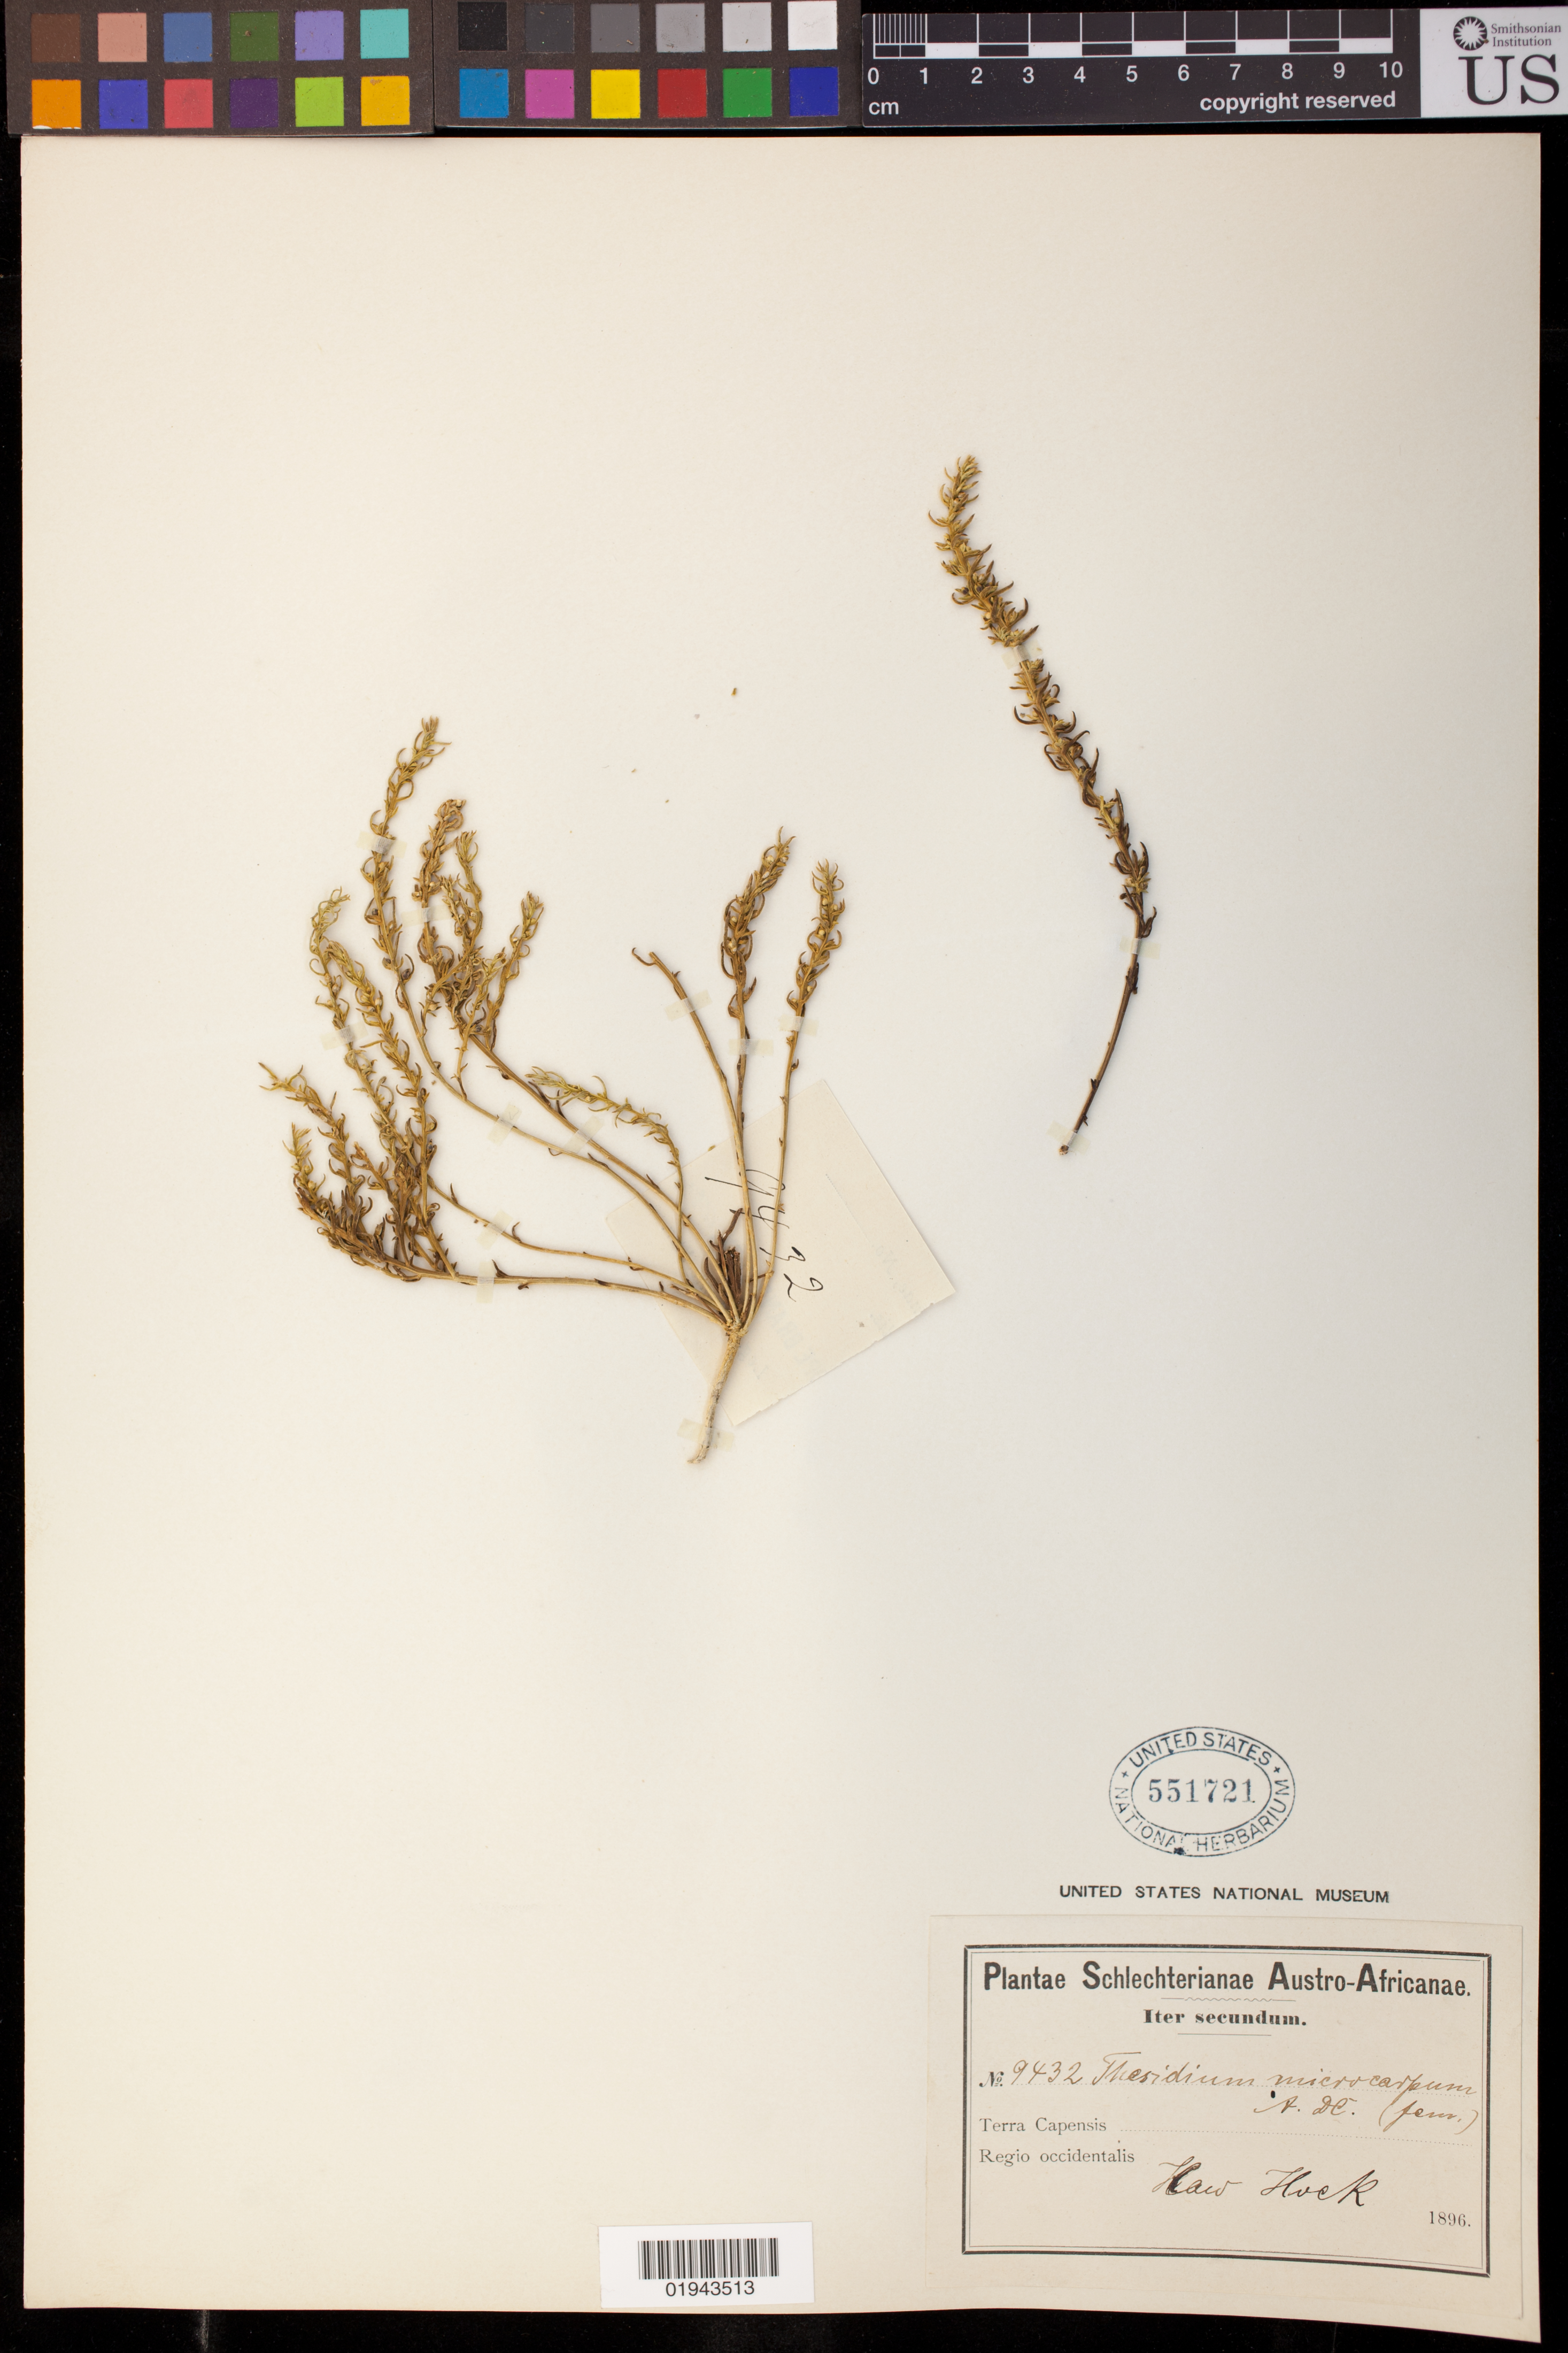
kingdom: Plantae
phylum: Tracheophyta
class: Magnoliopsida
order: Santalales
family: Thesiaceae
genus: Thesium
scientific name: Thesium minus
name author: (A.W. Hill) J.C. Manning & F. Forest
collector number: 9432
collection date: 1896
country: South Africa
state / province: Western Cape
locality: Hauw Hoek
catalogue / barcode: US 551721